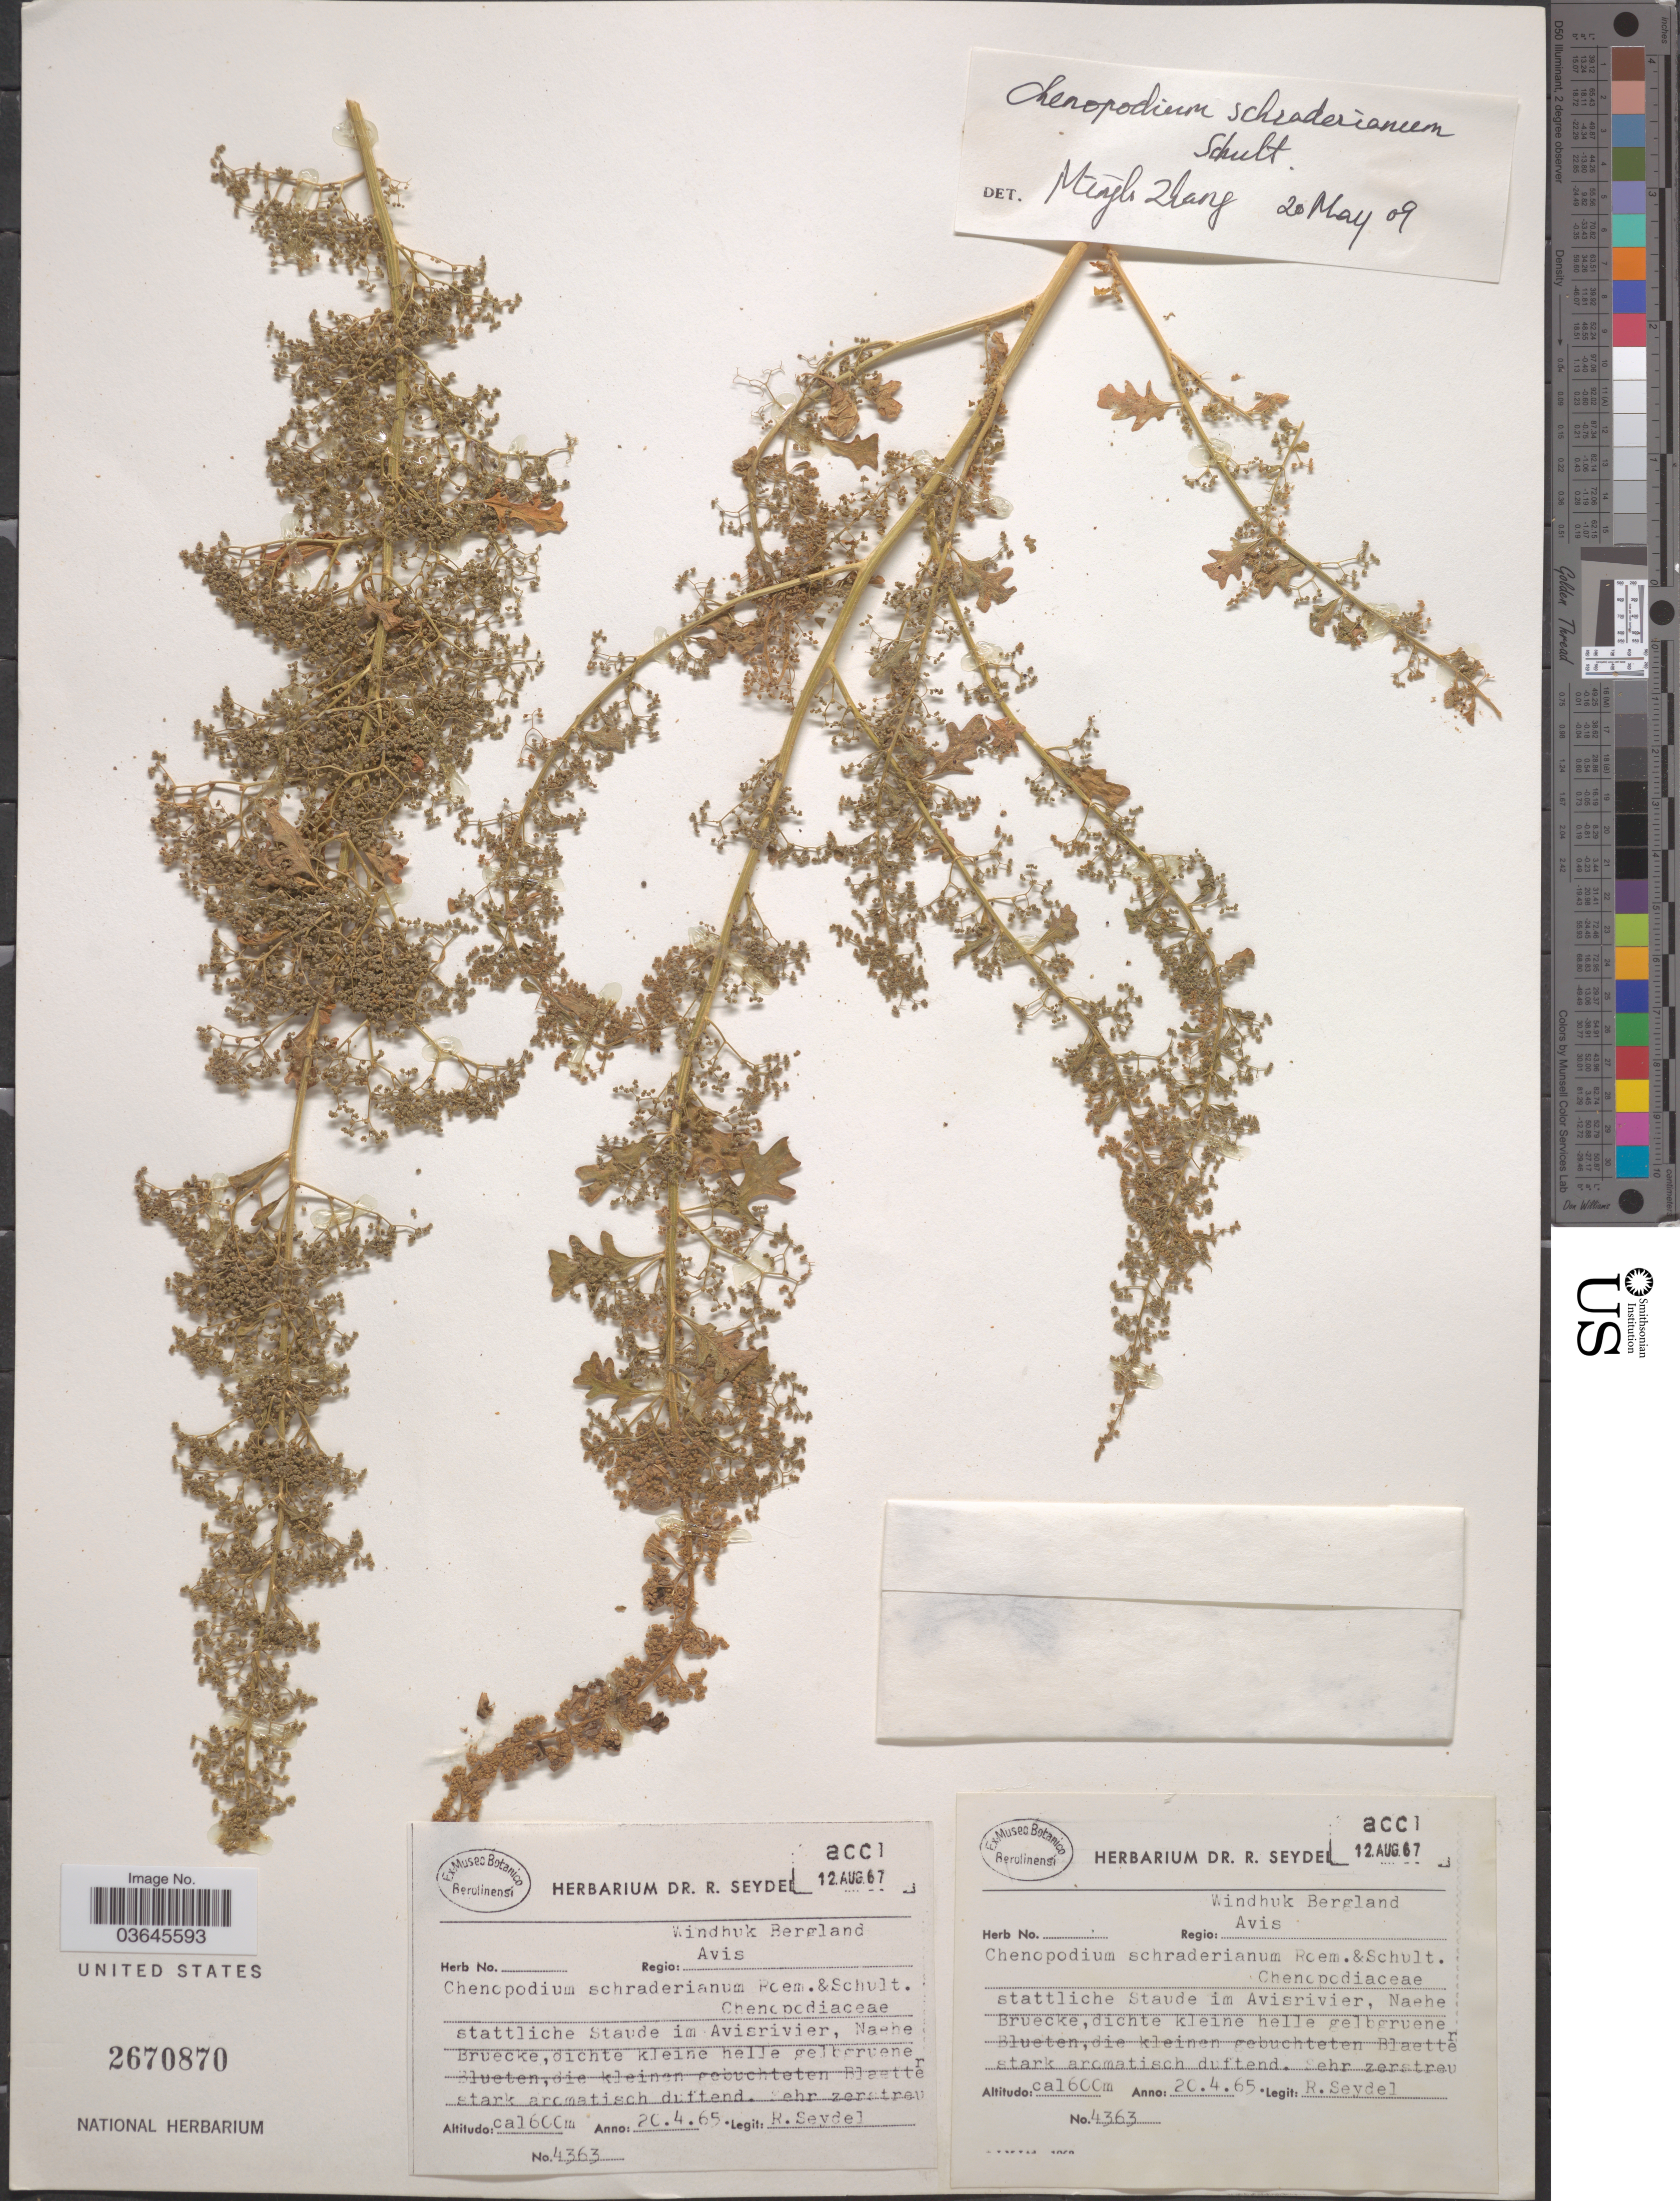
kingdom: Plantae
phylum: Tracheophyta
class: Magnoliopsida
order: Caryophyllales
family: Amaranthaceae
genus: Chenopodium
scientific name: Chenopodium schraderianum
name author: Schult.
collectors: R. Seydel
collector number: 4363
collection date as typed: Transcribed d/m/y: 20/4/65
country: Namibia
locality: Windhuk Bergland, Regio: Avis. Stattliche Staude im Avisrivier, Naehe Bruecke.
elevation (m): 1600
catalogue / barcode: US 2670870